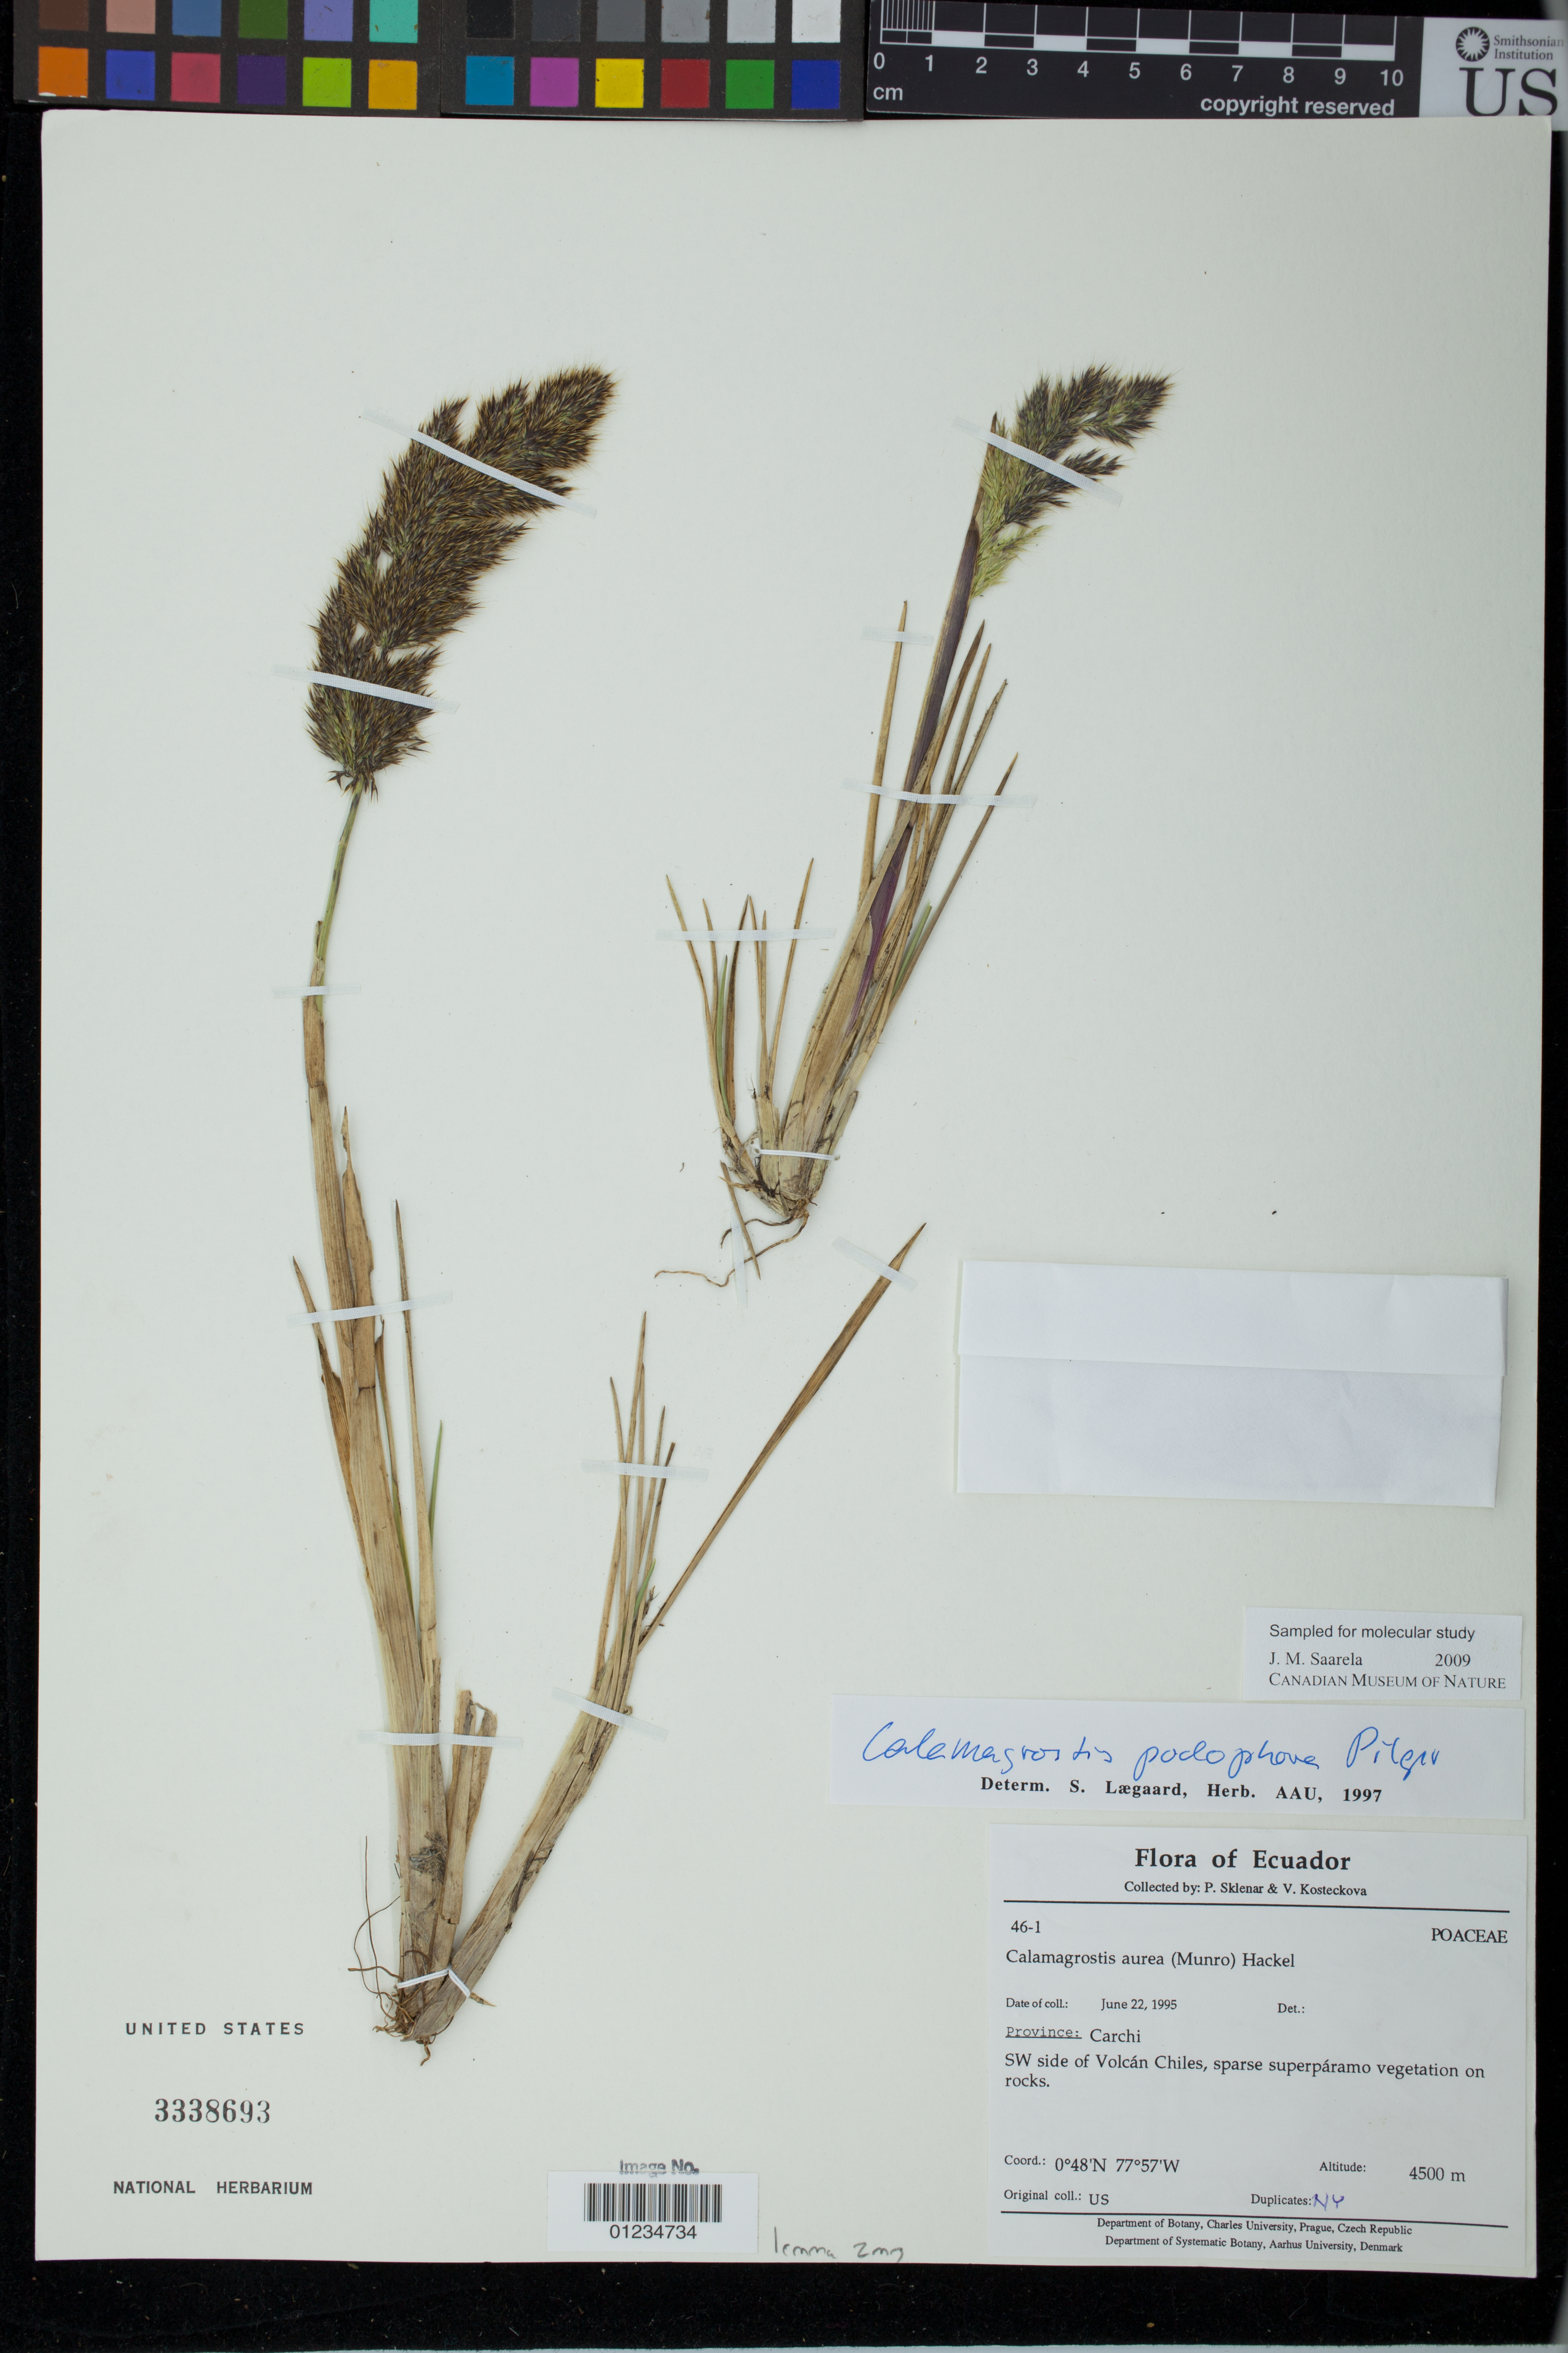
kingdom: Plantae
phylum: Tracheophyta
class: Liliopsida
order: Poales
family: Poaceae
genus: Calamagrostis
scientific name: Calamagrostis podophora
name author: Pilg.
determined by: Lægaard, S.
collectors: P. Sklenár & V. Kosteckova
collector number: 46-1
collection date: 1995-06-22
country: Ecuador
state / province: Carchi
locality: SW side of Volcan Chiles.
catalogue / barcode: US 3338693